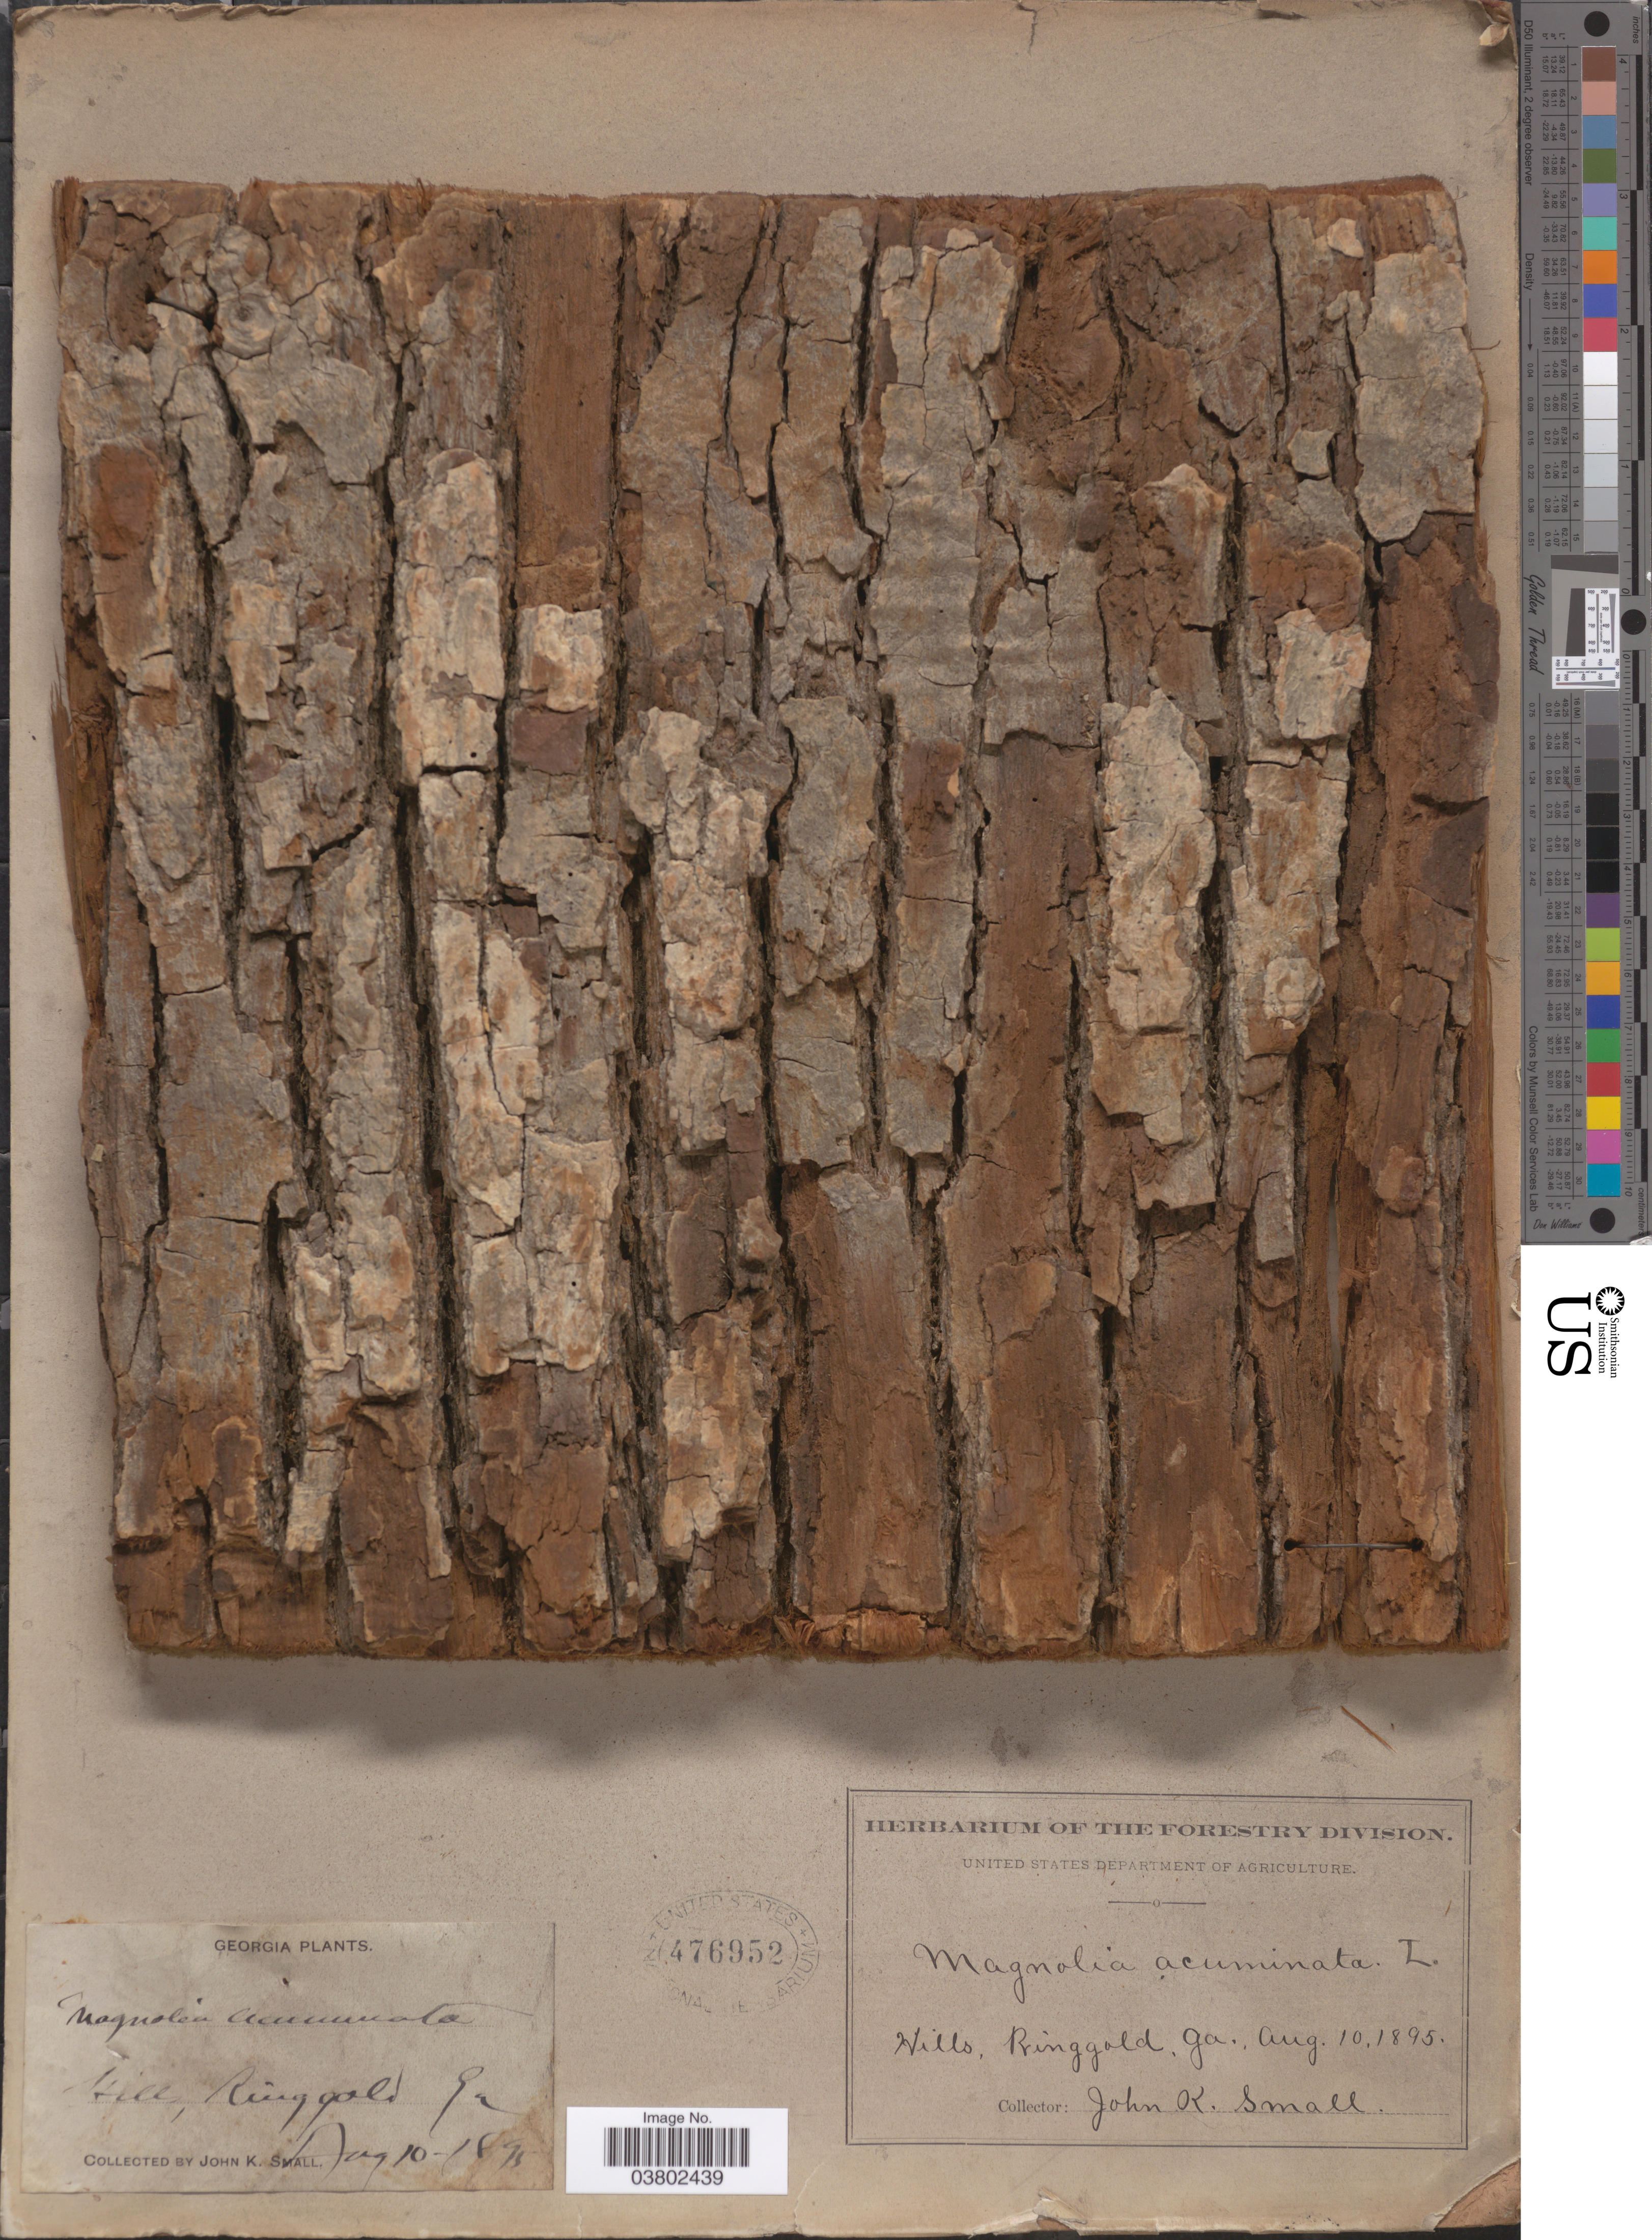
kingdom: Plantae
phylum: Tracheophyta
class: Magnoliopsida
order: Magnoliales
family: Magnoliaceae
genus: Magnolia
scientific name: Magnolia acuminata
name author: (L.) L.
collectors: J. K. Small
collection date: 1895-08-10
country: United States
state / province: Georgia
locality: Ringgold.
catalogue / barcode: US 476952